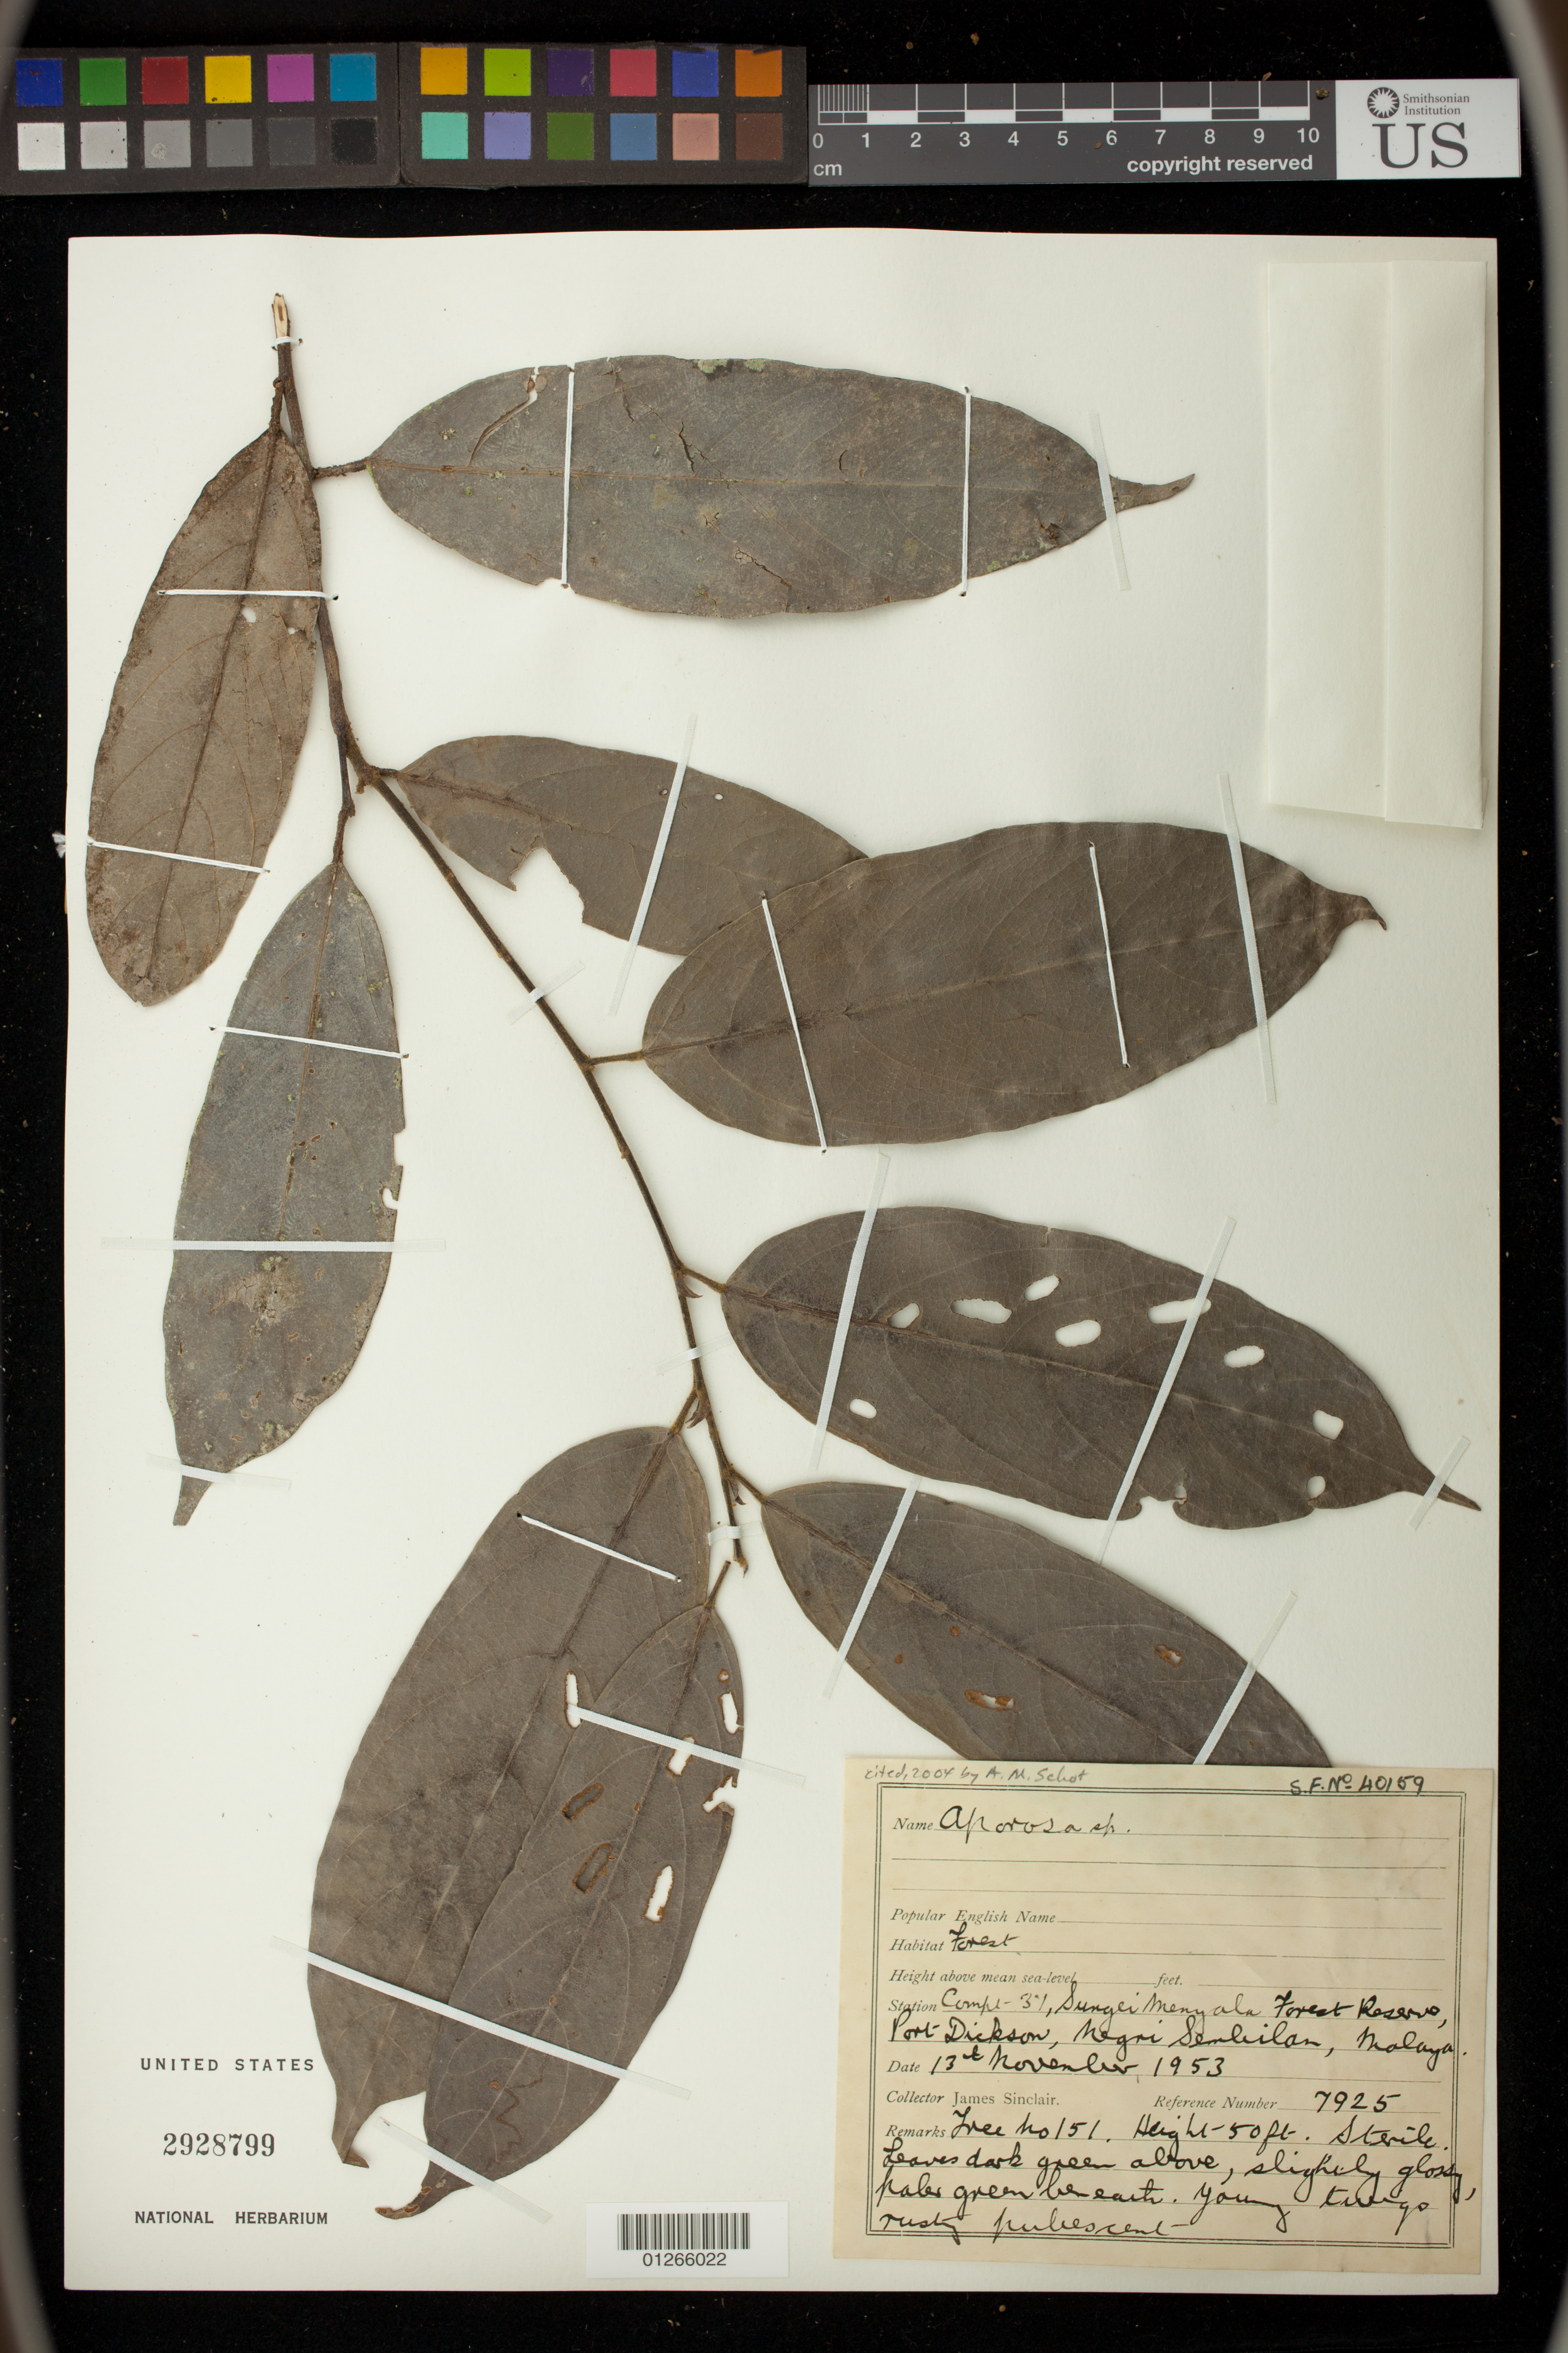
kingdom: Plantae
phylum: Tracheophyta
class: Magnoliopsida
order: Malpighiales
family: Phyllanthaceae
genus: Aporosa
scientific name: Aporosa sp.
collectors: J. Sinclair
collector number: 7925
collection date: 1953-11-13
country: Malaysia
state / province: Negeri Sembilan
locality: Comp 37, Sungei Menyahla Forest Reserve, Port Dickson, Negri Sembilan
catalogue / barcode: US 2928799